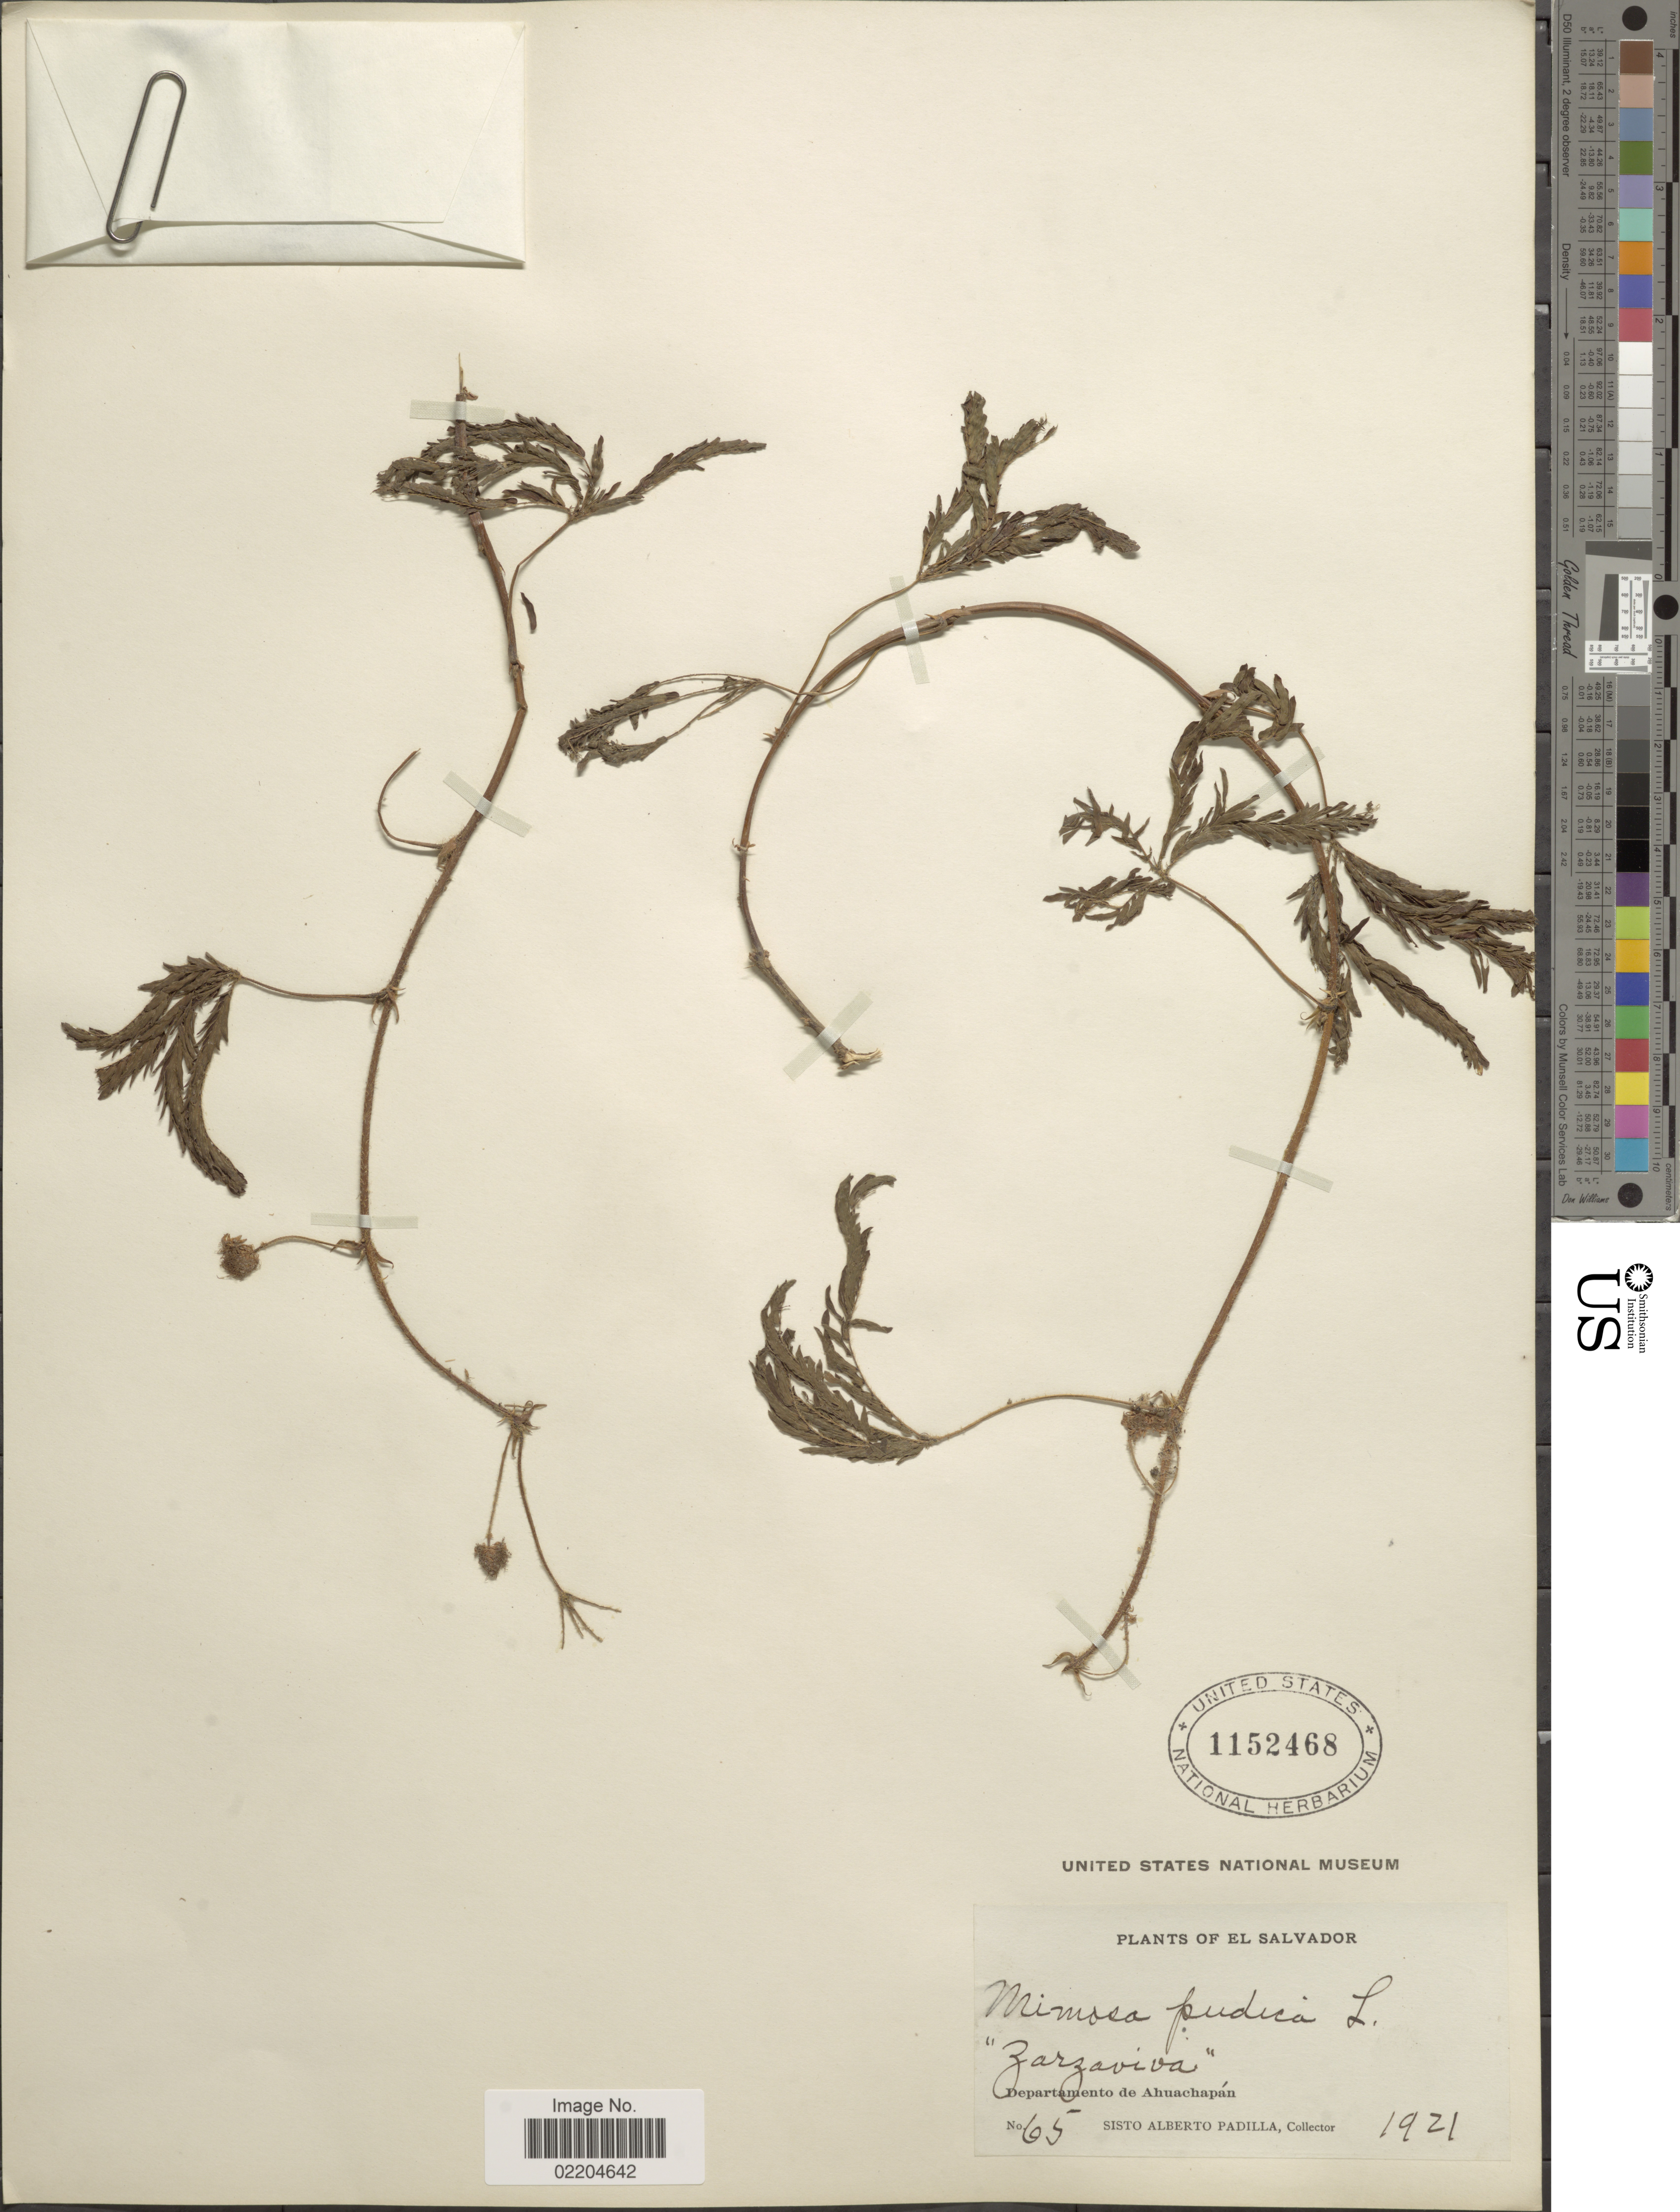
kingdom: Plantae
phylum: Tracheophyta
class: Magnoliopsida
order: Fabales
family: Fabaceae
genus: Mimosa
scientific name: Mimosa pudica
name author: L.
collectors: S. A. Padilla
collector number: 65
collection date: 1921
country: El Salvador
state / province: Ahuachapan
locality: Departamento de Ahuachapan.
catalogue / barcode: US 1152468